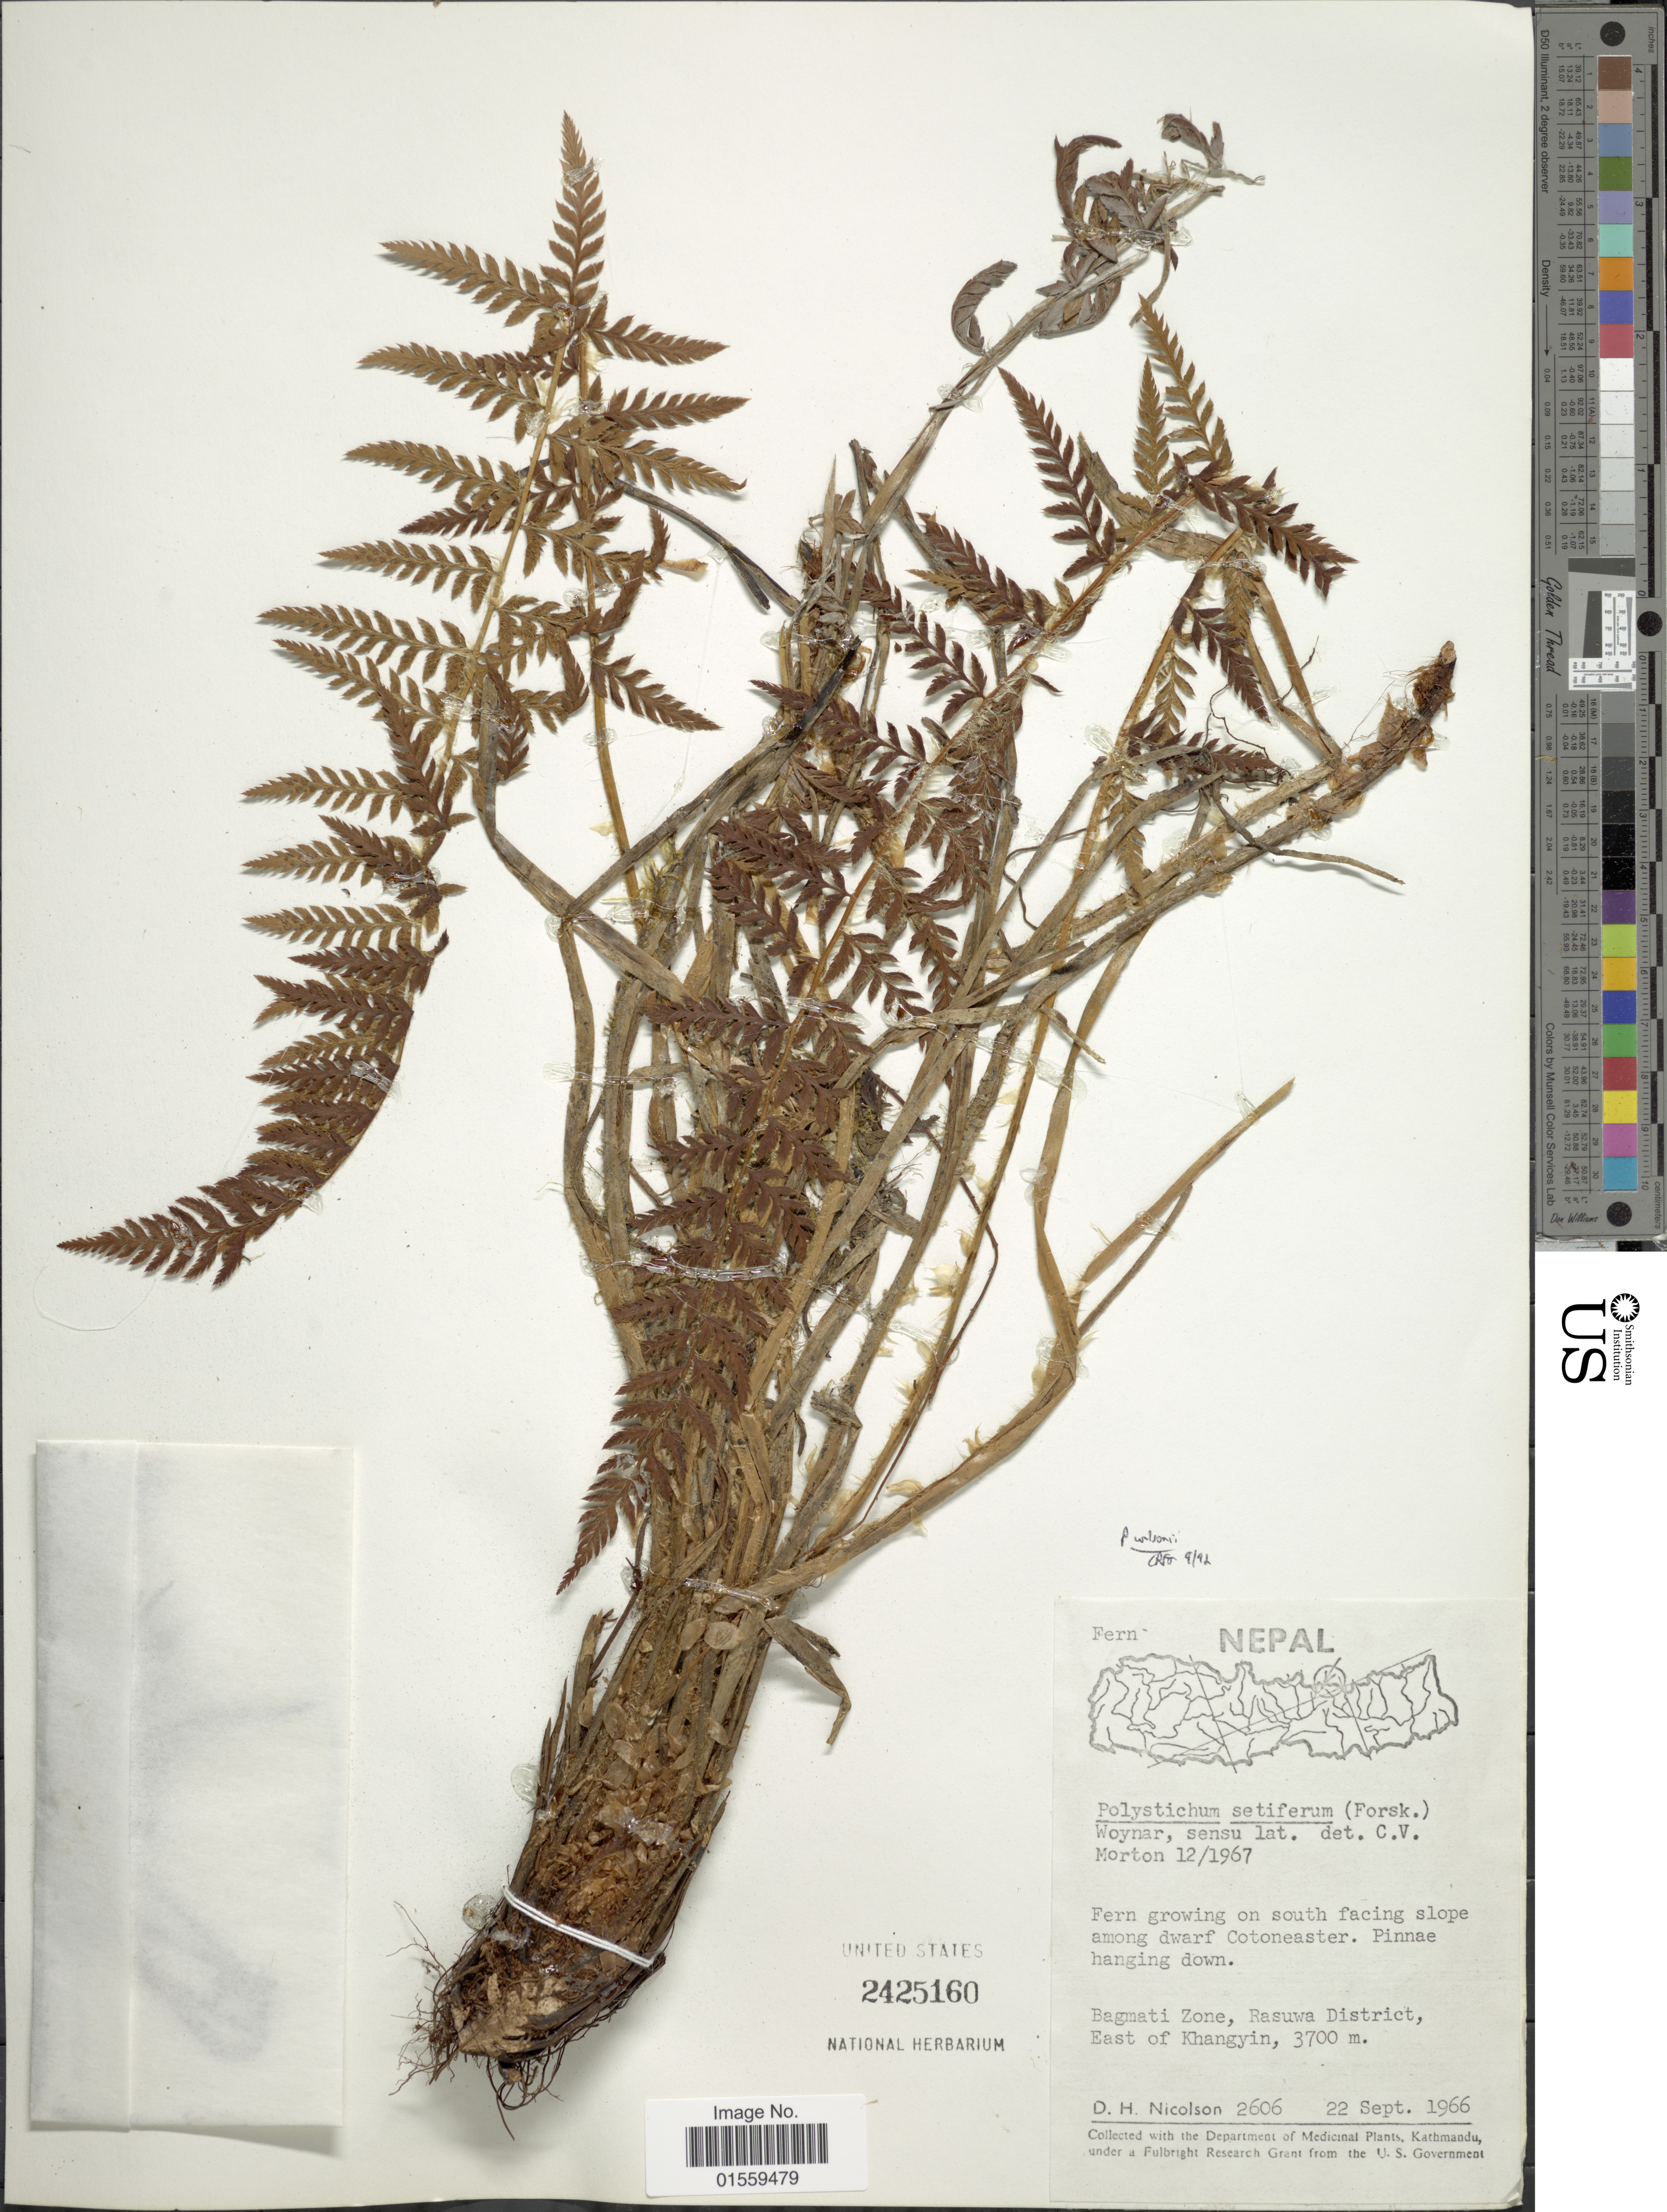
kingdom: Plantae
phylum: Tracheophyta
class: Polypodiopsida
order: Polypodiales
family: Dryopteridaceae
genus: Polystichum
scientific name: Polystichum setiferum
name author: (Forssk.) Moore ex Woynar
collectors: D. H. Nicolson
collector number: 2606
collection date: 1966-09-22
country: Nepal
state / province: Bagmati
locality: Bagmati Zone, Rasuwa District, East of Khangyin.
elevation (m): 3700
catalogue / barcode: US 2425160